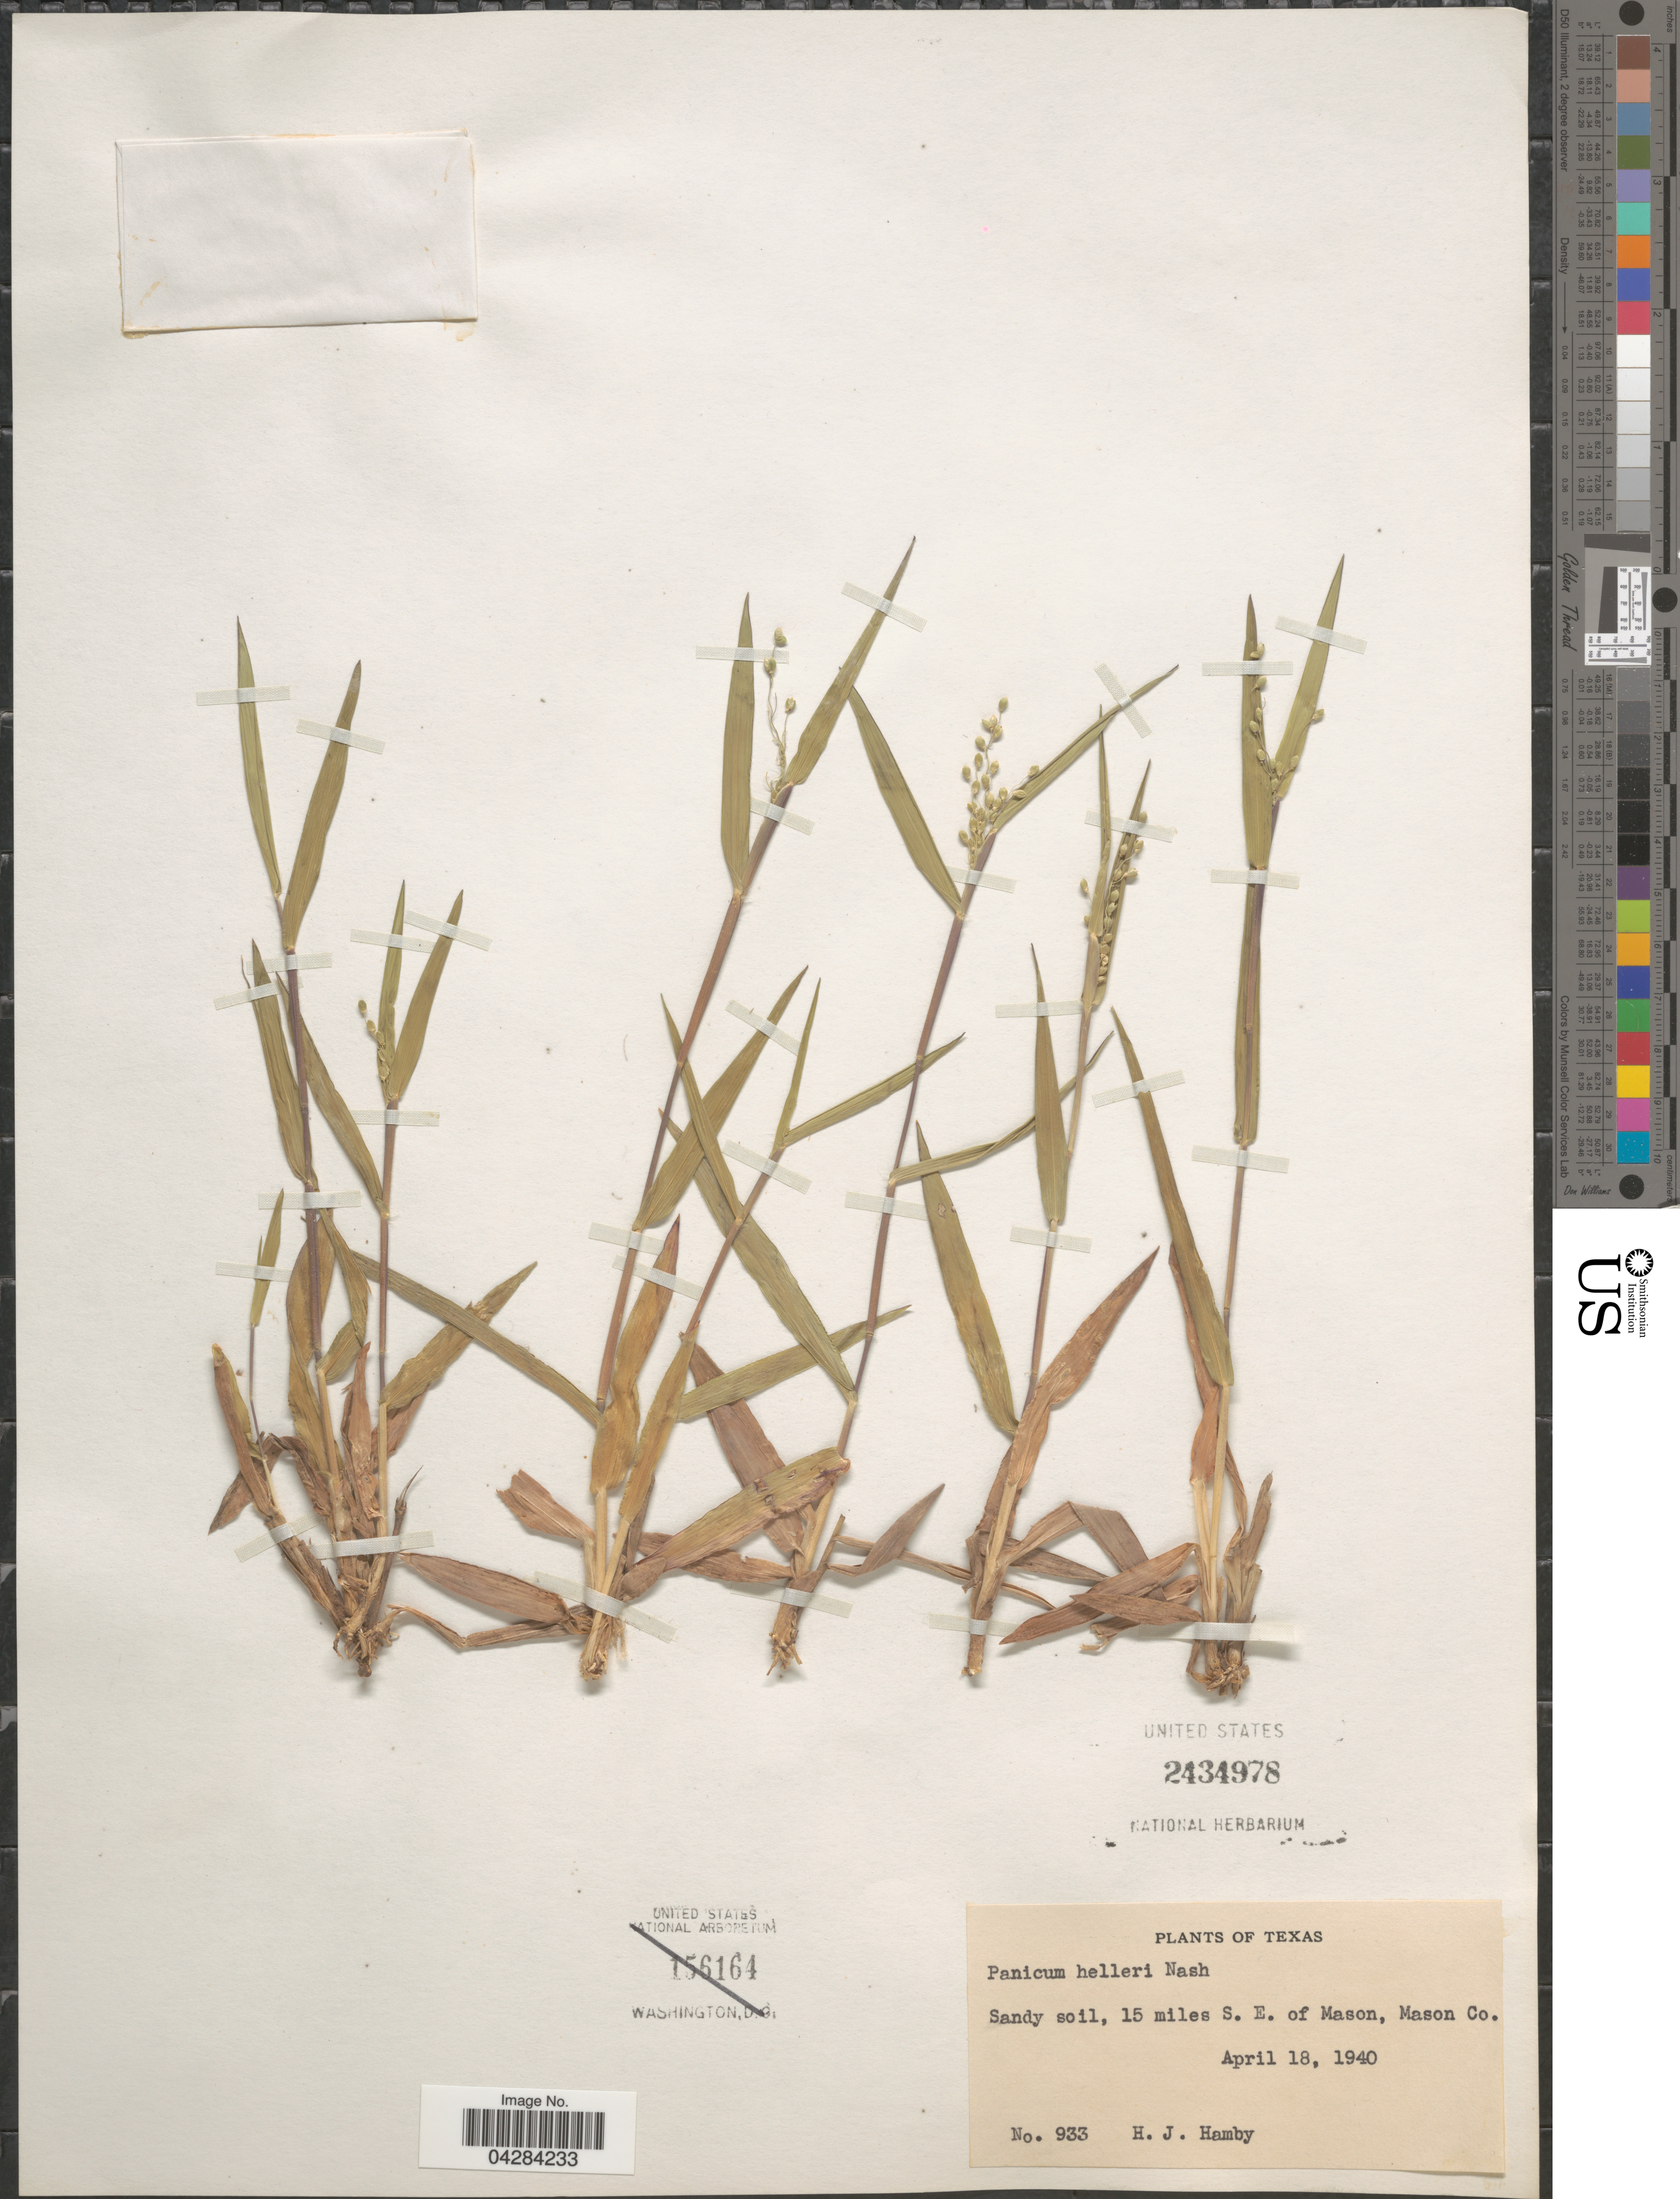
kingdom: Plantae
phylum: Tracheophyta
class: Liliopsida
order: Poales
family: Poaceae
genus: Dichanthelium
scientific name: Dichanthelium oligosanthes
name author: (Schult.) Gould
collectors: H. Hamby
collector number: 933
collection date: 1940-04-18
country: United States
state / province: Texas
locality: Sandy soil, 15 miles S. E. of Mason, Mason Co.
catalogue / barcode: US 2434978